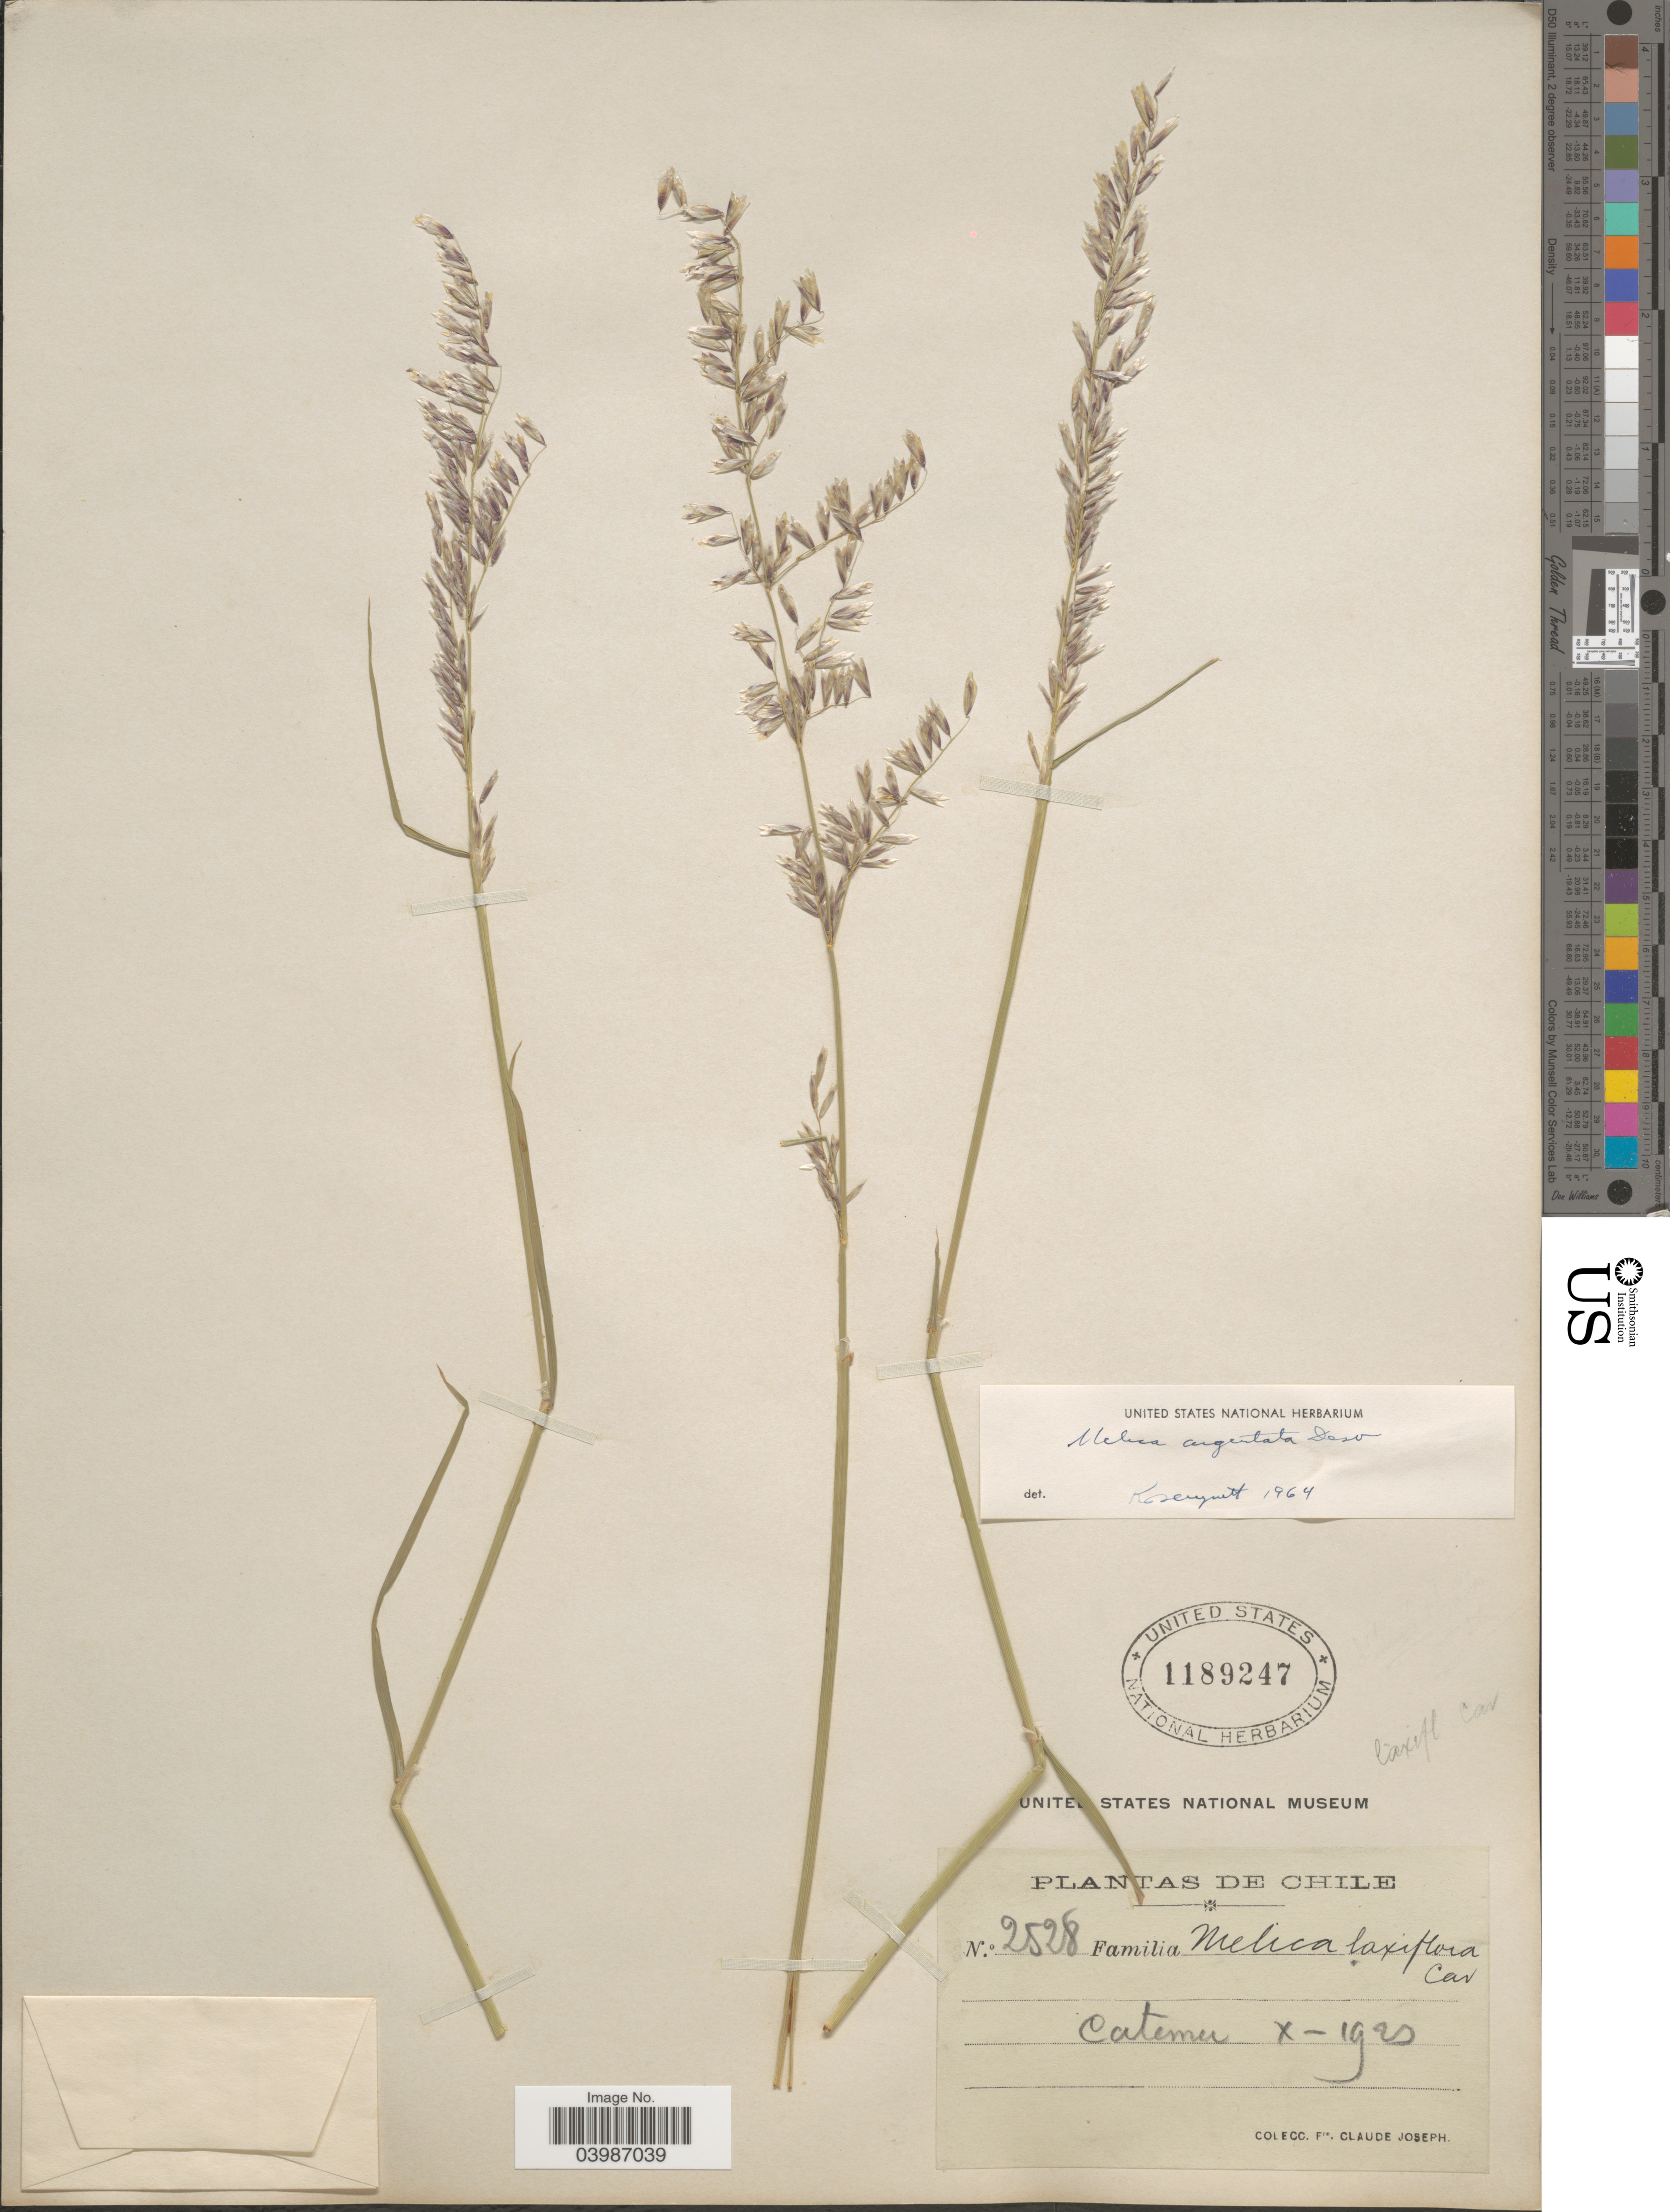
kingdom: Plantae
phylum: Tracheophyta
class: Liliopsida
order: Poales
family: Poaceae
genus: Melica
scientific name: Melica argentata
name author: É. Desv.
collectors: Bro. Claude-Joseph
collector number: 2528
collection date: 1920-10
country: Chile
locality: Catemu.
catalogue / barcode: US 1189247